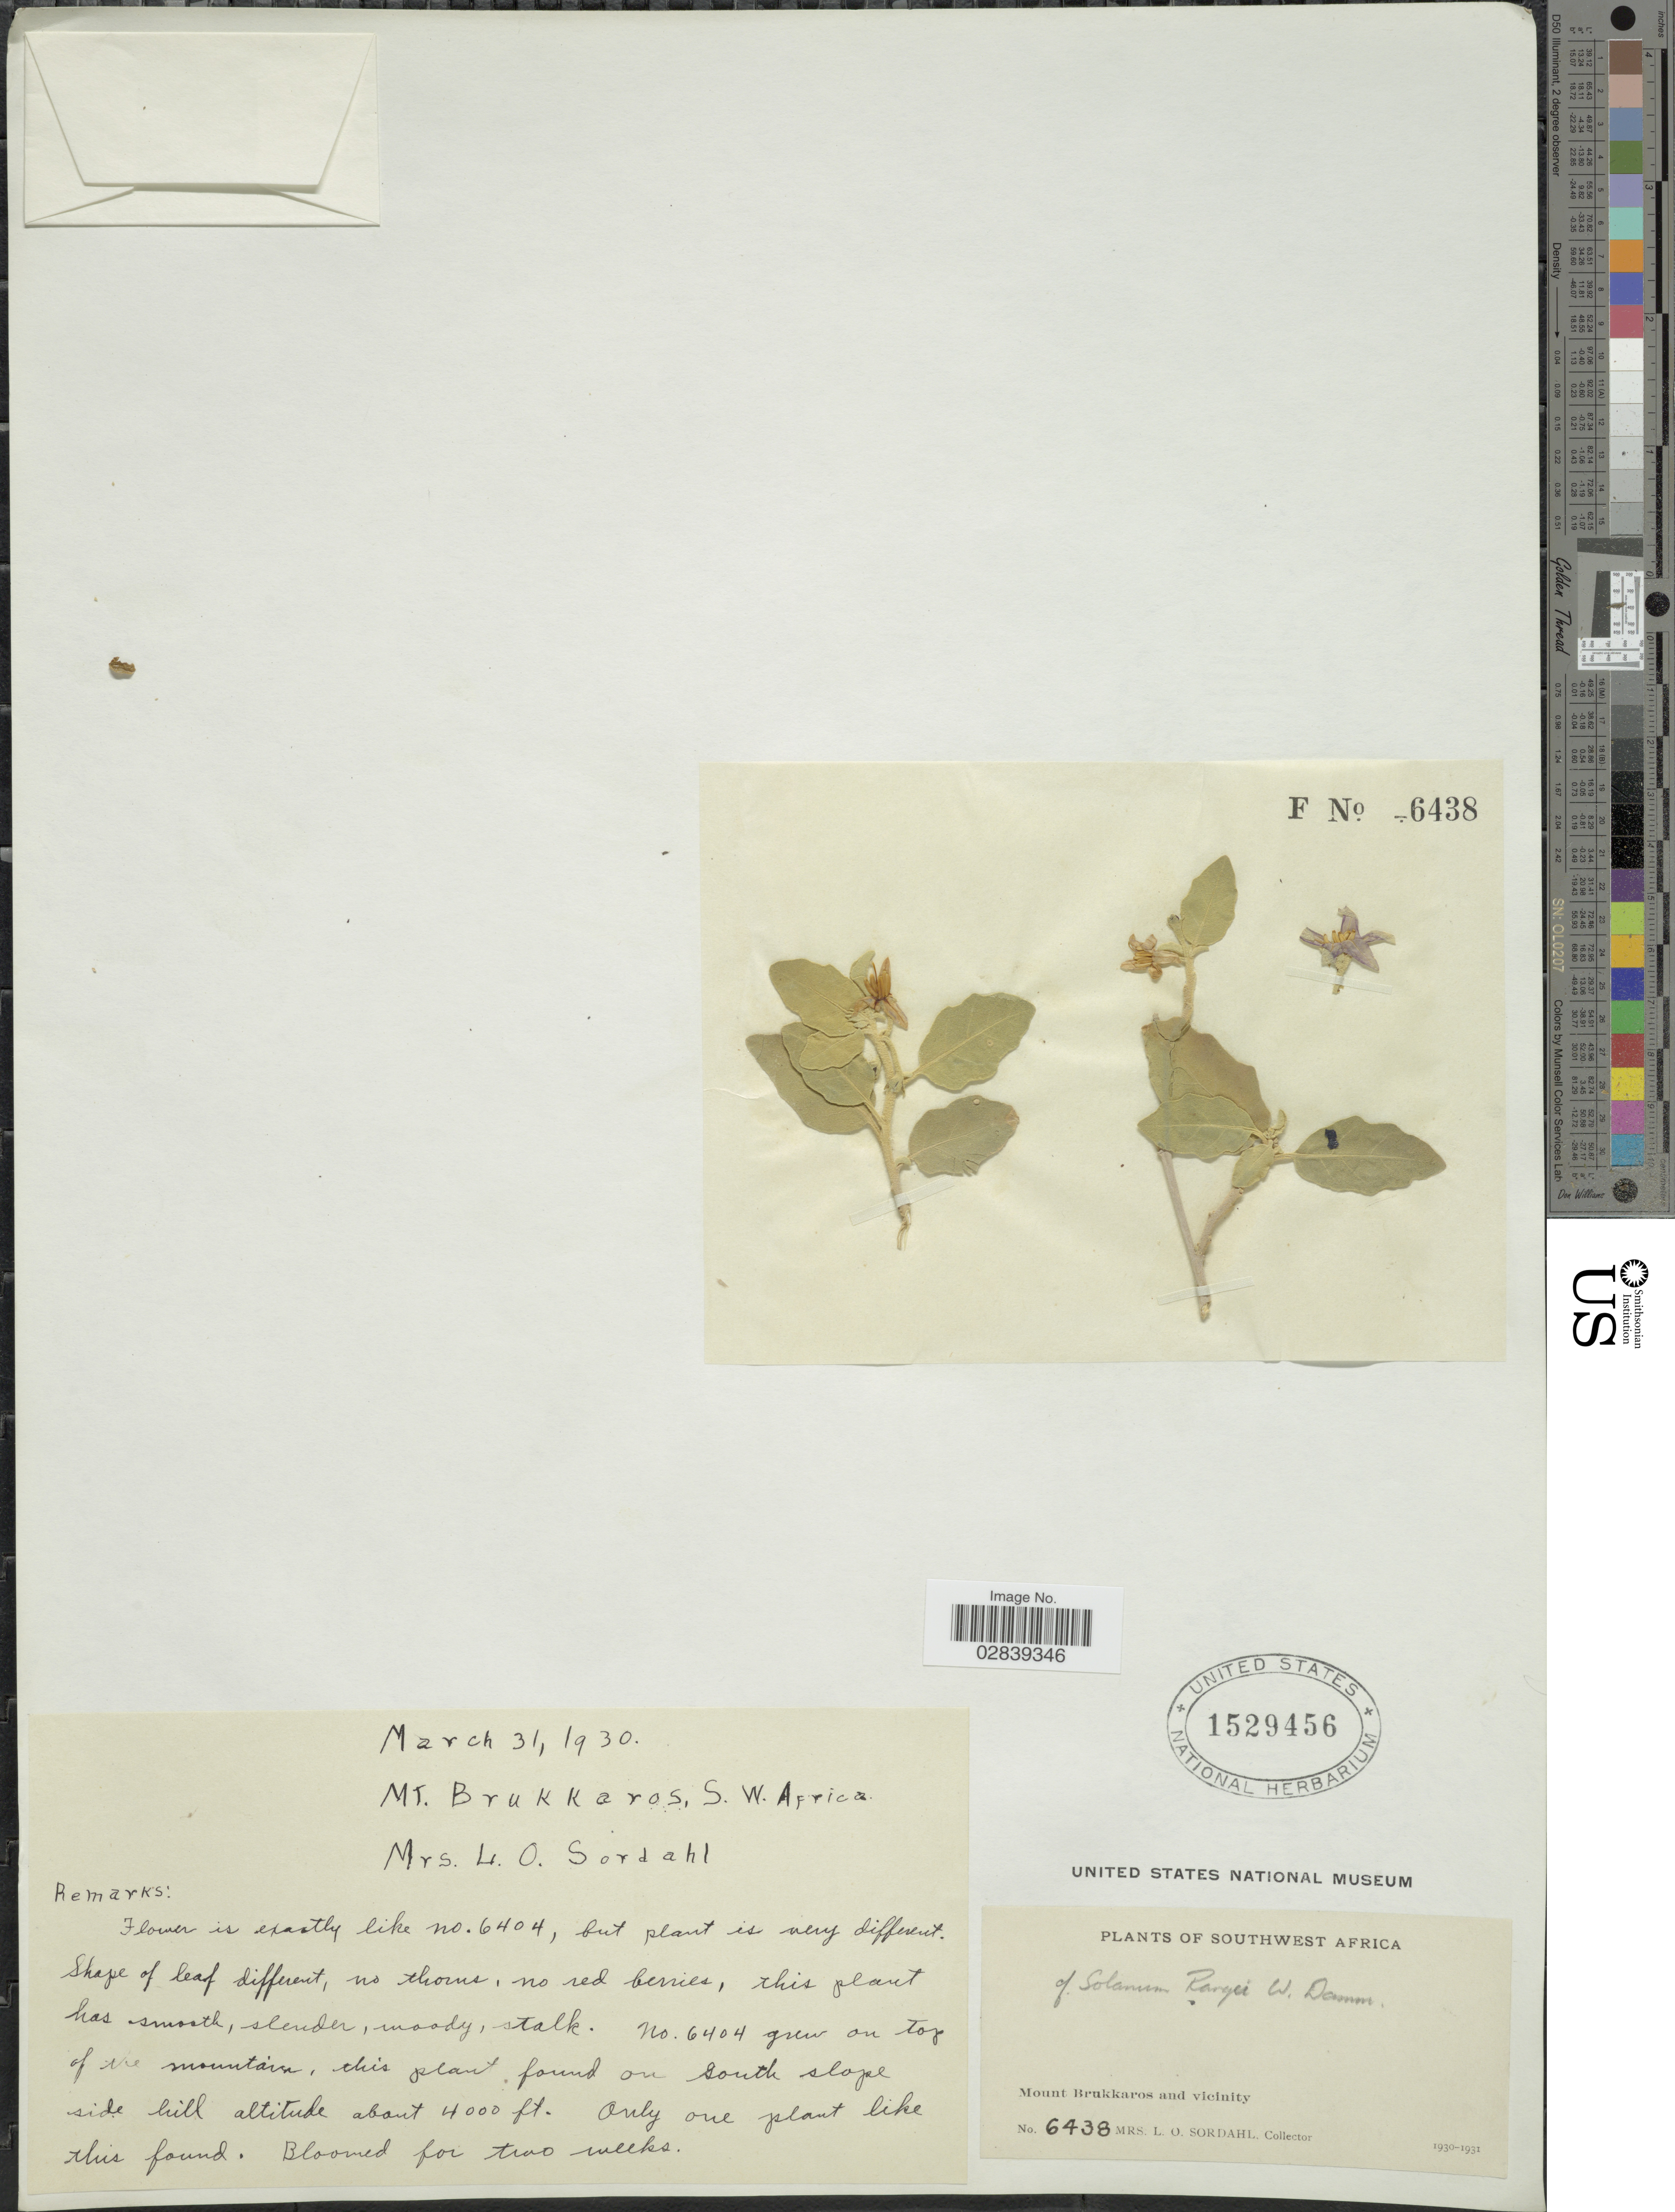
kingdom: Plantae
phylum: Tracheophyta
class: Magnoliopsida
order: Solanales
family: Solanaceae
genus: Solanum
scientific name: Solanum sp.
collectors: L. Sordahl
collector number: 6438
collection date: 1930-03-31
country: Namibia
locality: Southwest Africa, Mount Brukkaros and vicinity.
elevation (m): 1219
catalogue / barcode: US 1529456